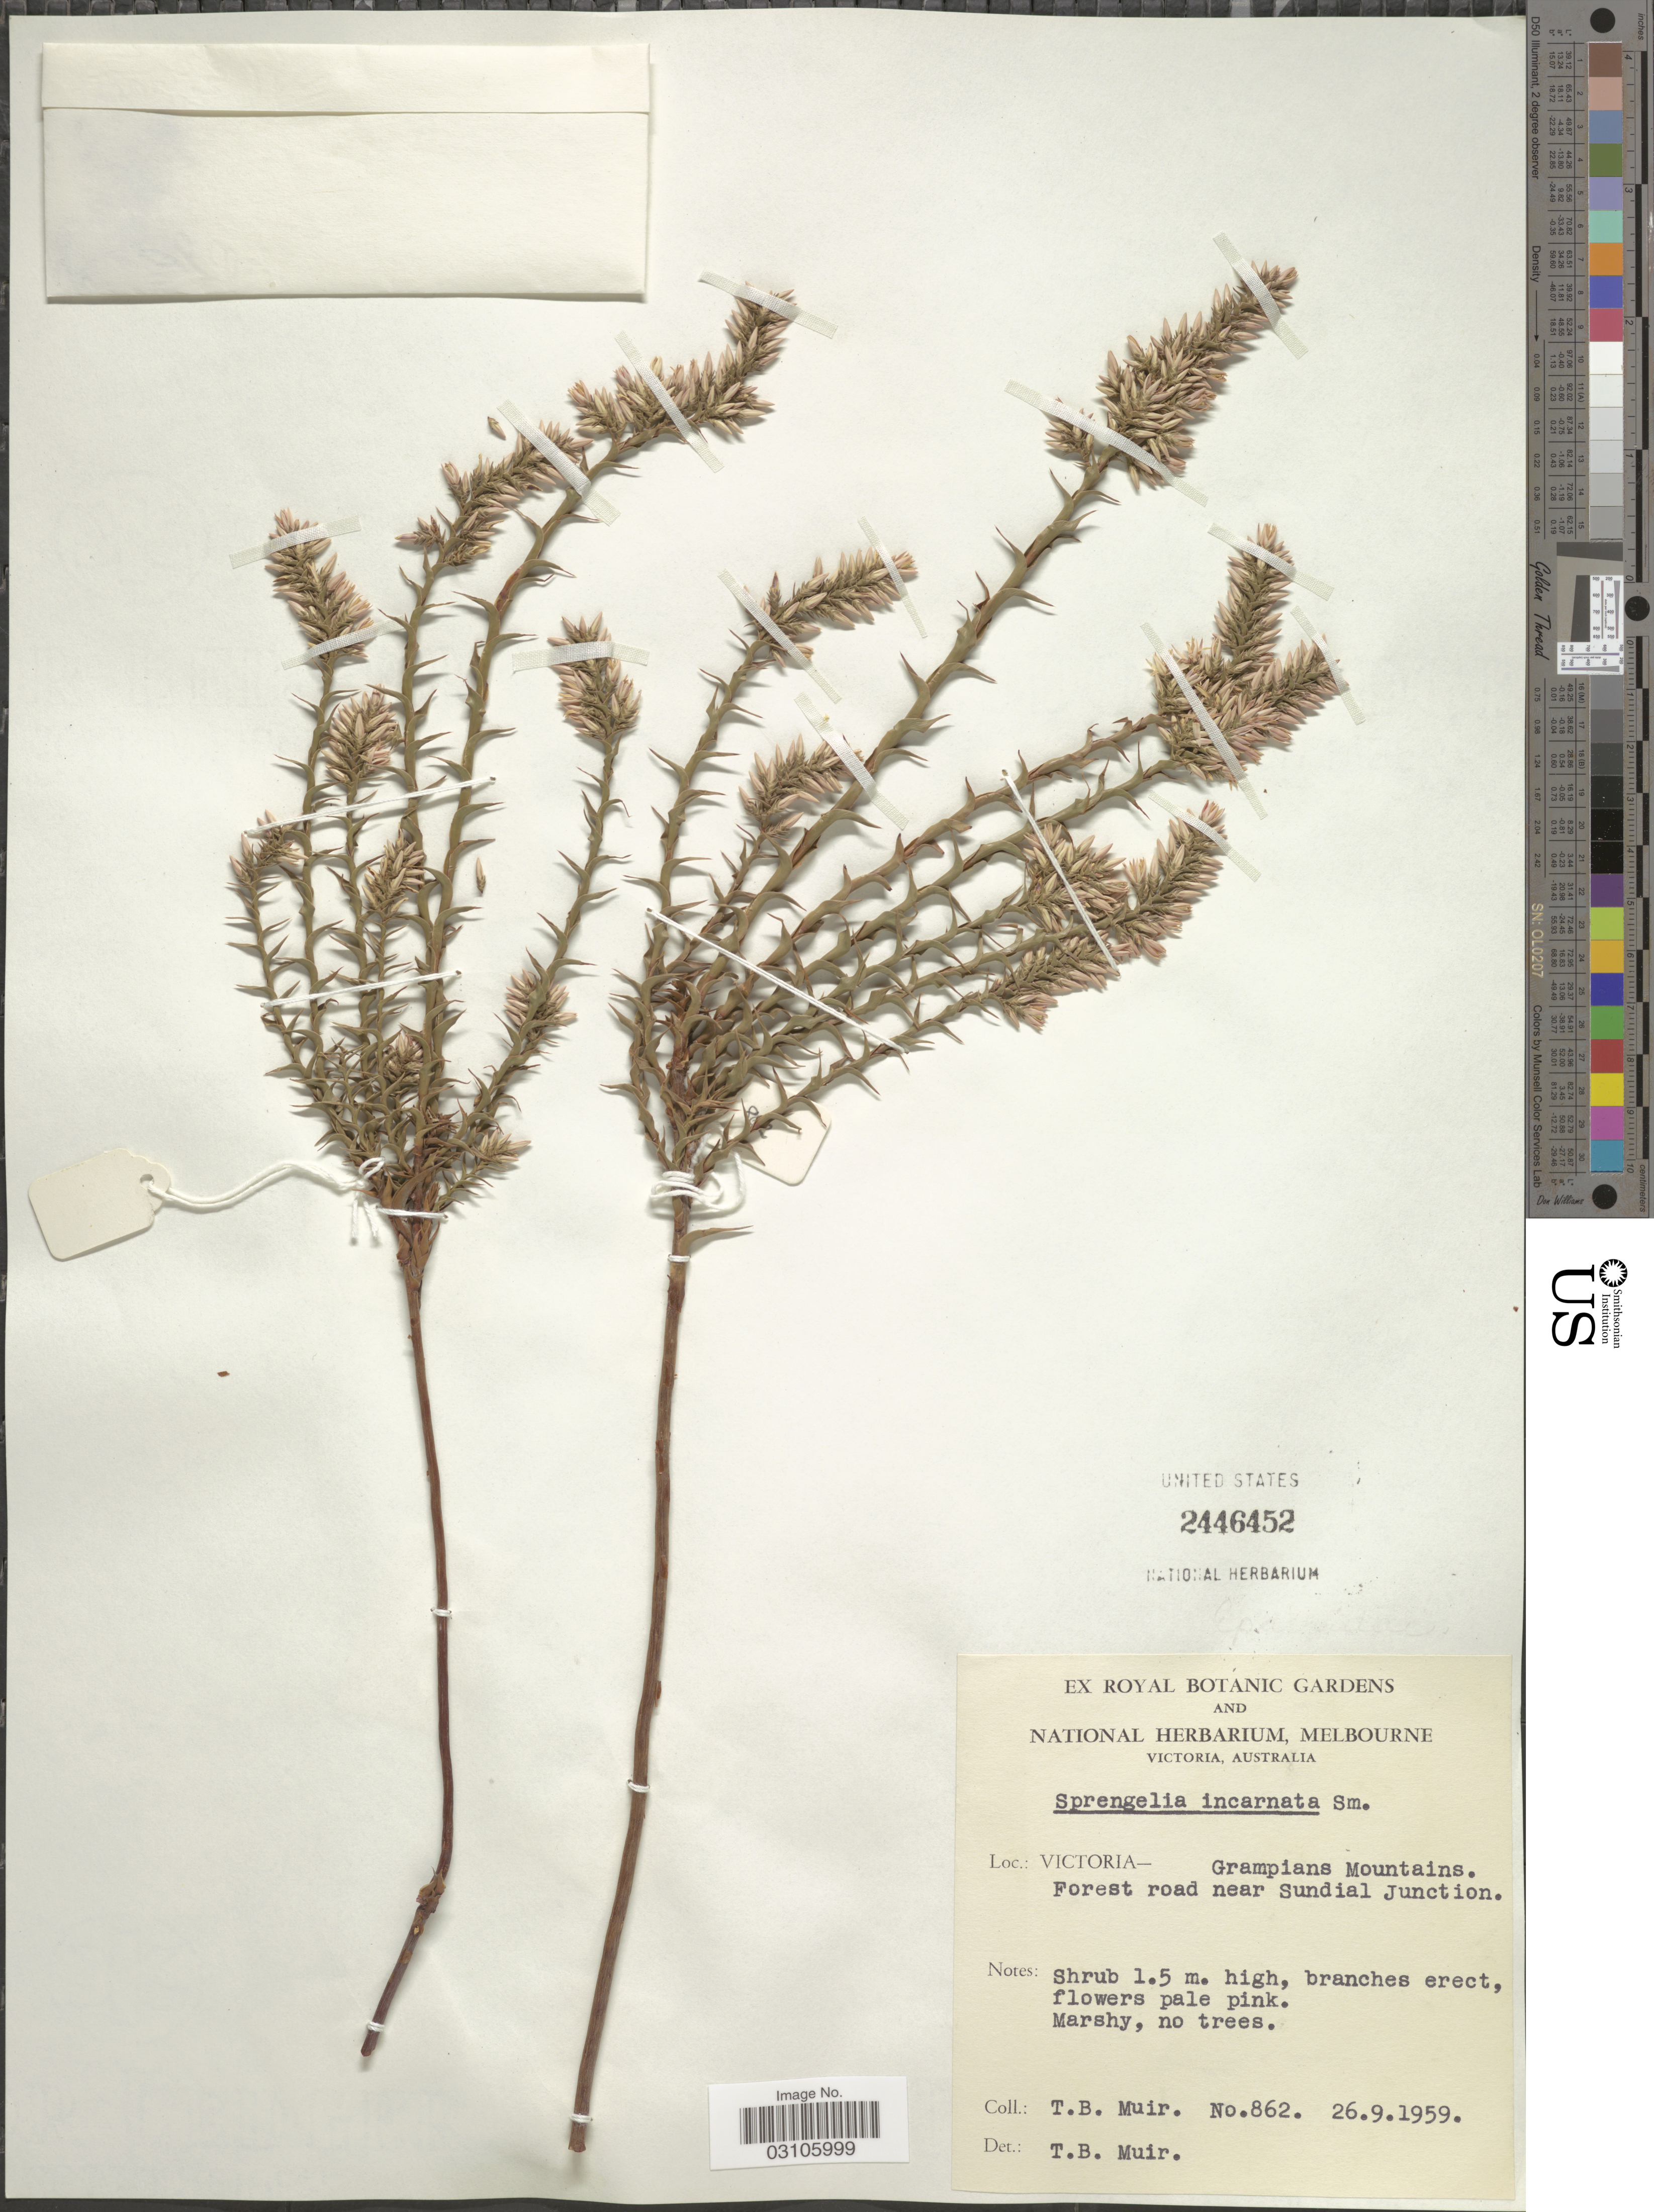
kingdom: Plantae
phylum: Tracheophyta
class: Magnoliopsida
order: Ericales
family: Ericaceae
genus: Sprengelia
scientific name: Sprengelia incarnata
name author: L.S. Sm.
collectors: T. Muir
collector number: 862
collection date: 1959-09-26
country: Australia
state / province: Victoria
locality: Victoria-Grampians Mountains. Forest road near Sundial Junction.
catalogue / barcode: US 2446452